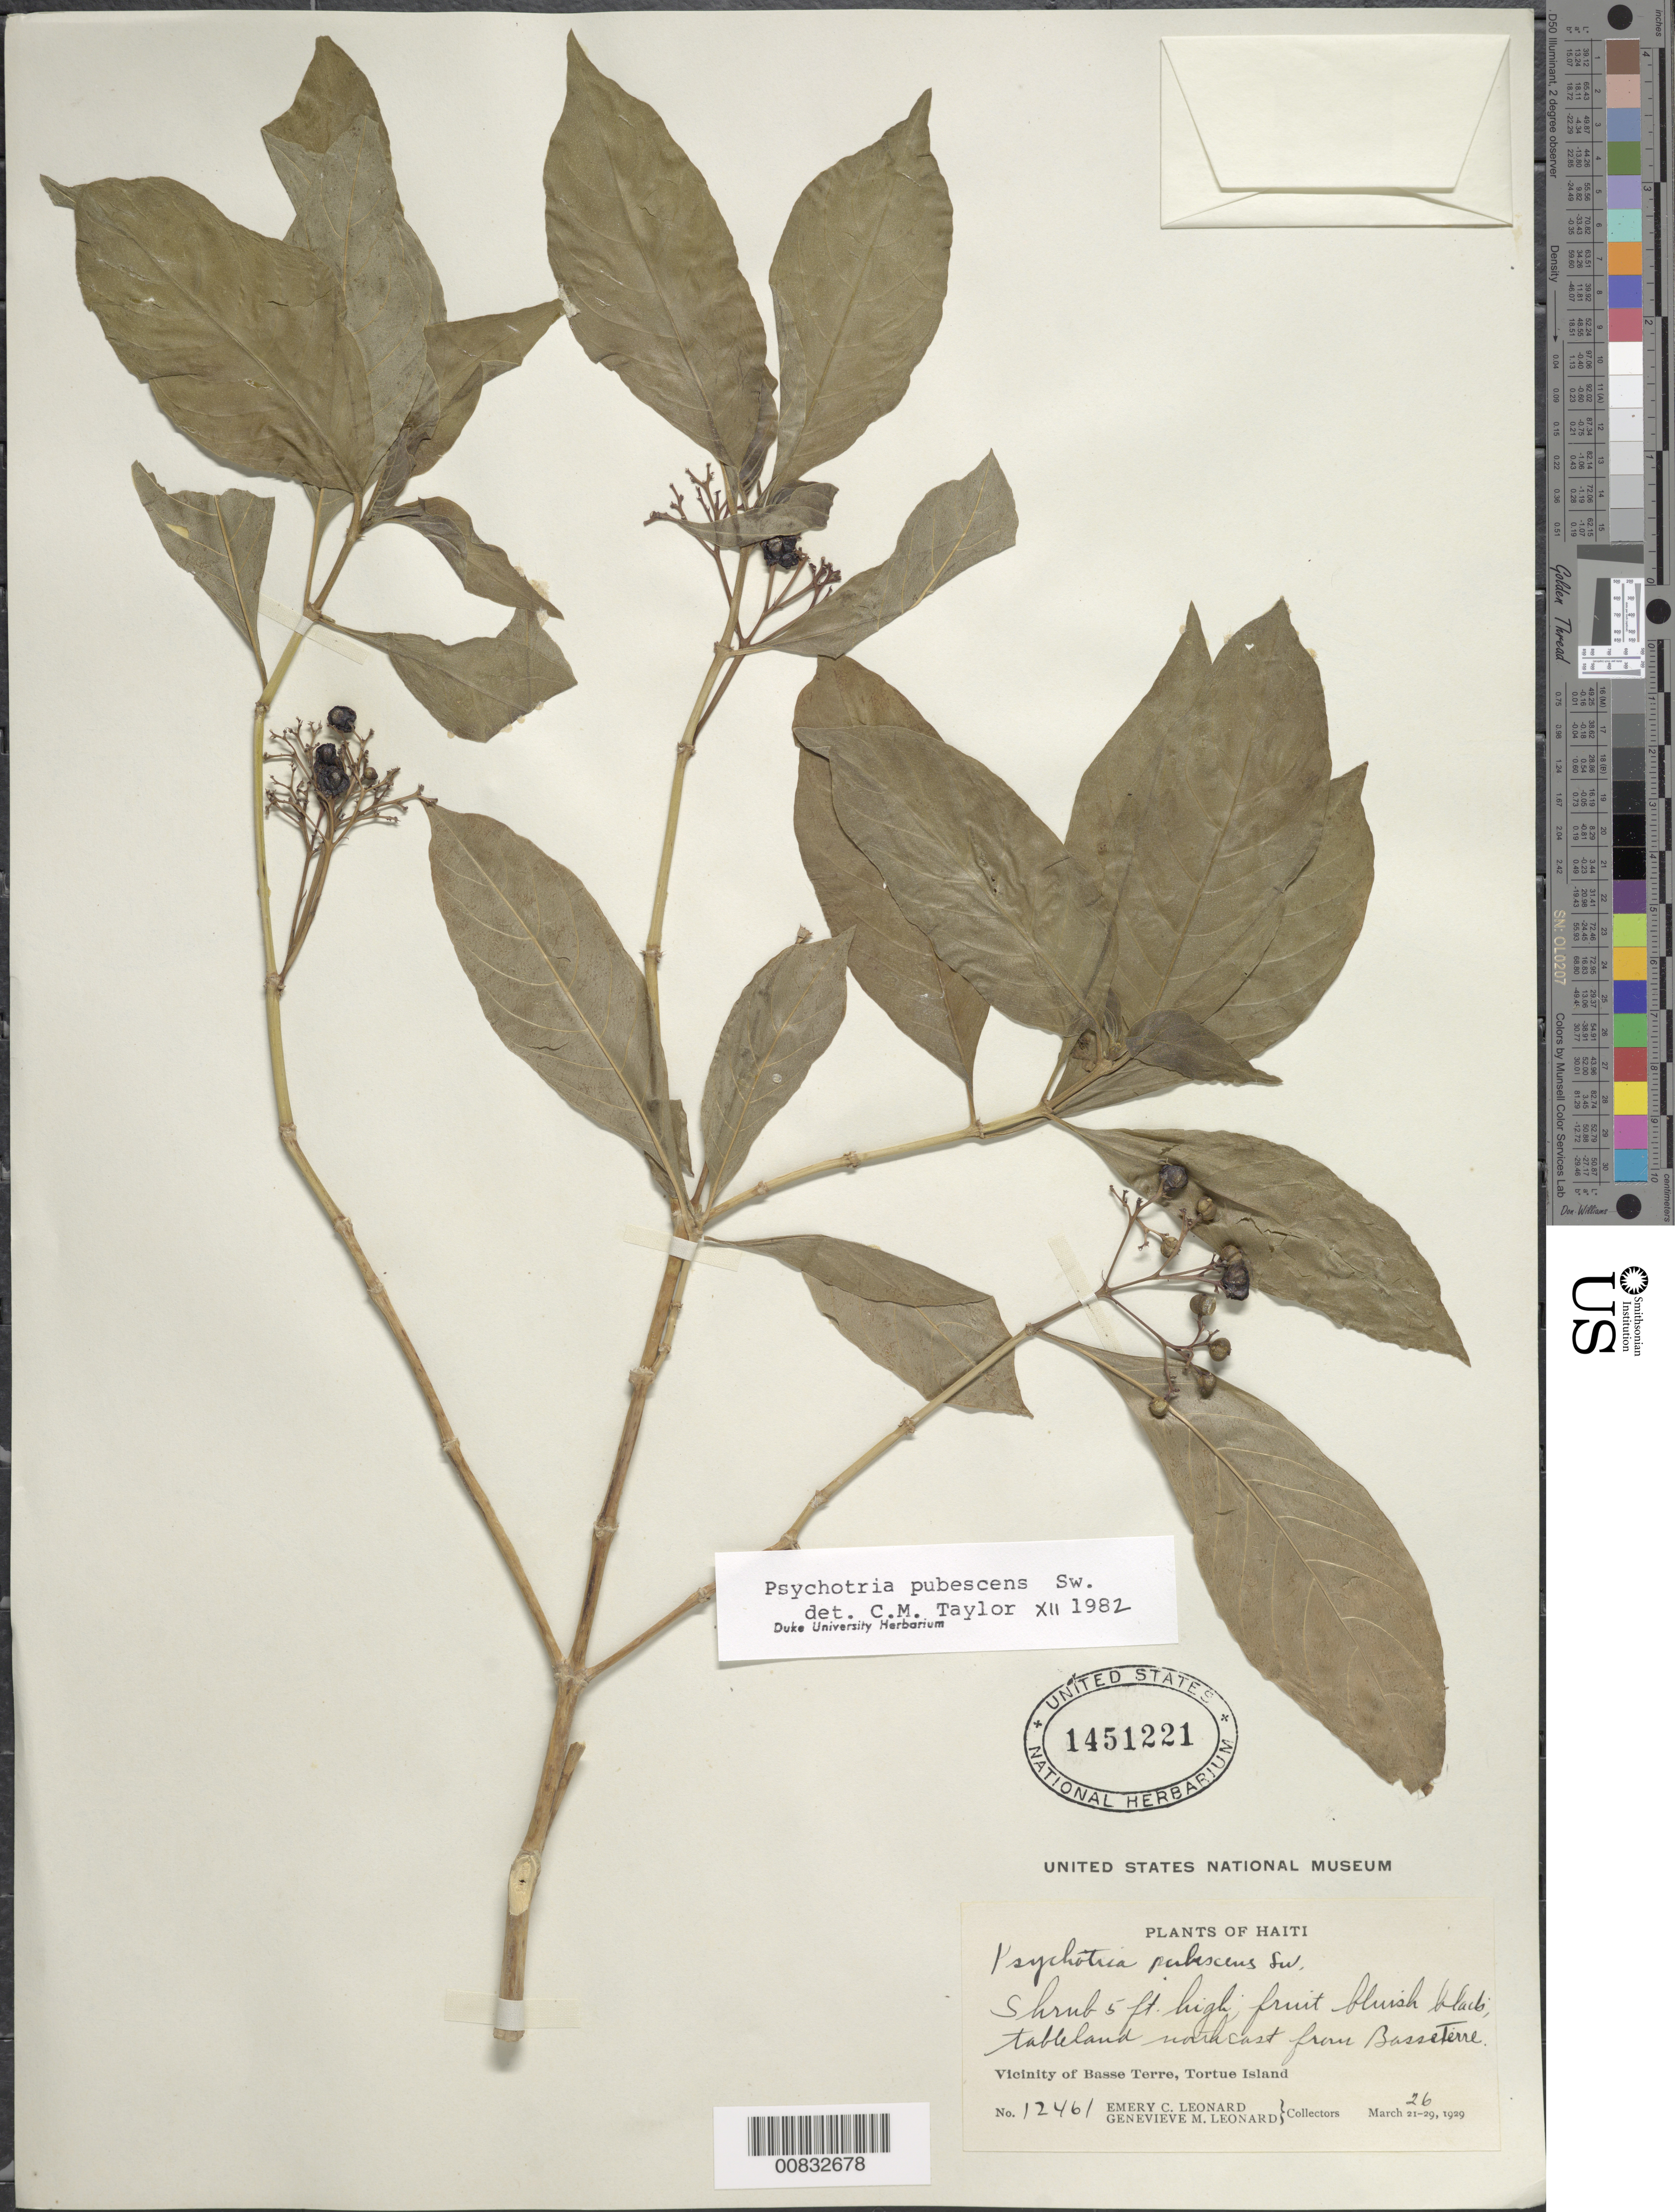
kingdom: Plantae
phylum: Tracheophyta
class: Magnoliopsida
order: Gentianales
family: Rubiaceae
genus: Psychotria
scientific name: Psychotria pubescens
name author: Sw.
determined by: Taylor, Charlotte M.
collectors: E. C. Leonard & G. M. Leonard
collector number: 12461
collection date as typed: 26 Mar 1929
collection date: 1929-03-26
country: Haiti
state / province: Nord-Ouest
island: Île de la Tortue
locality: Vicinity of Basse Terre, table land NE of town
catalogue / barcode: US 1451221